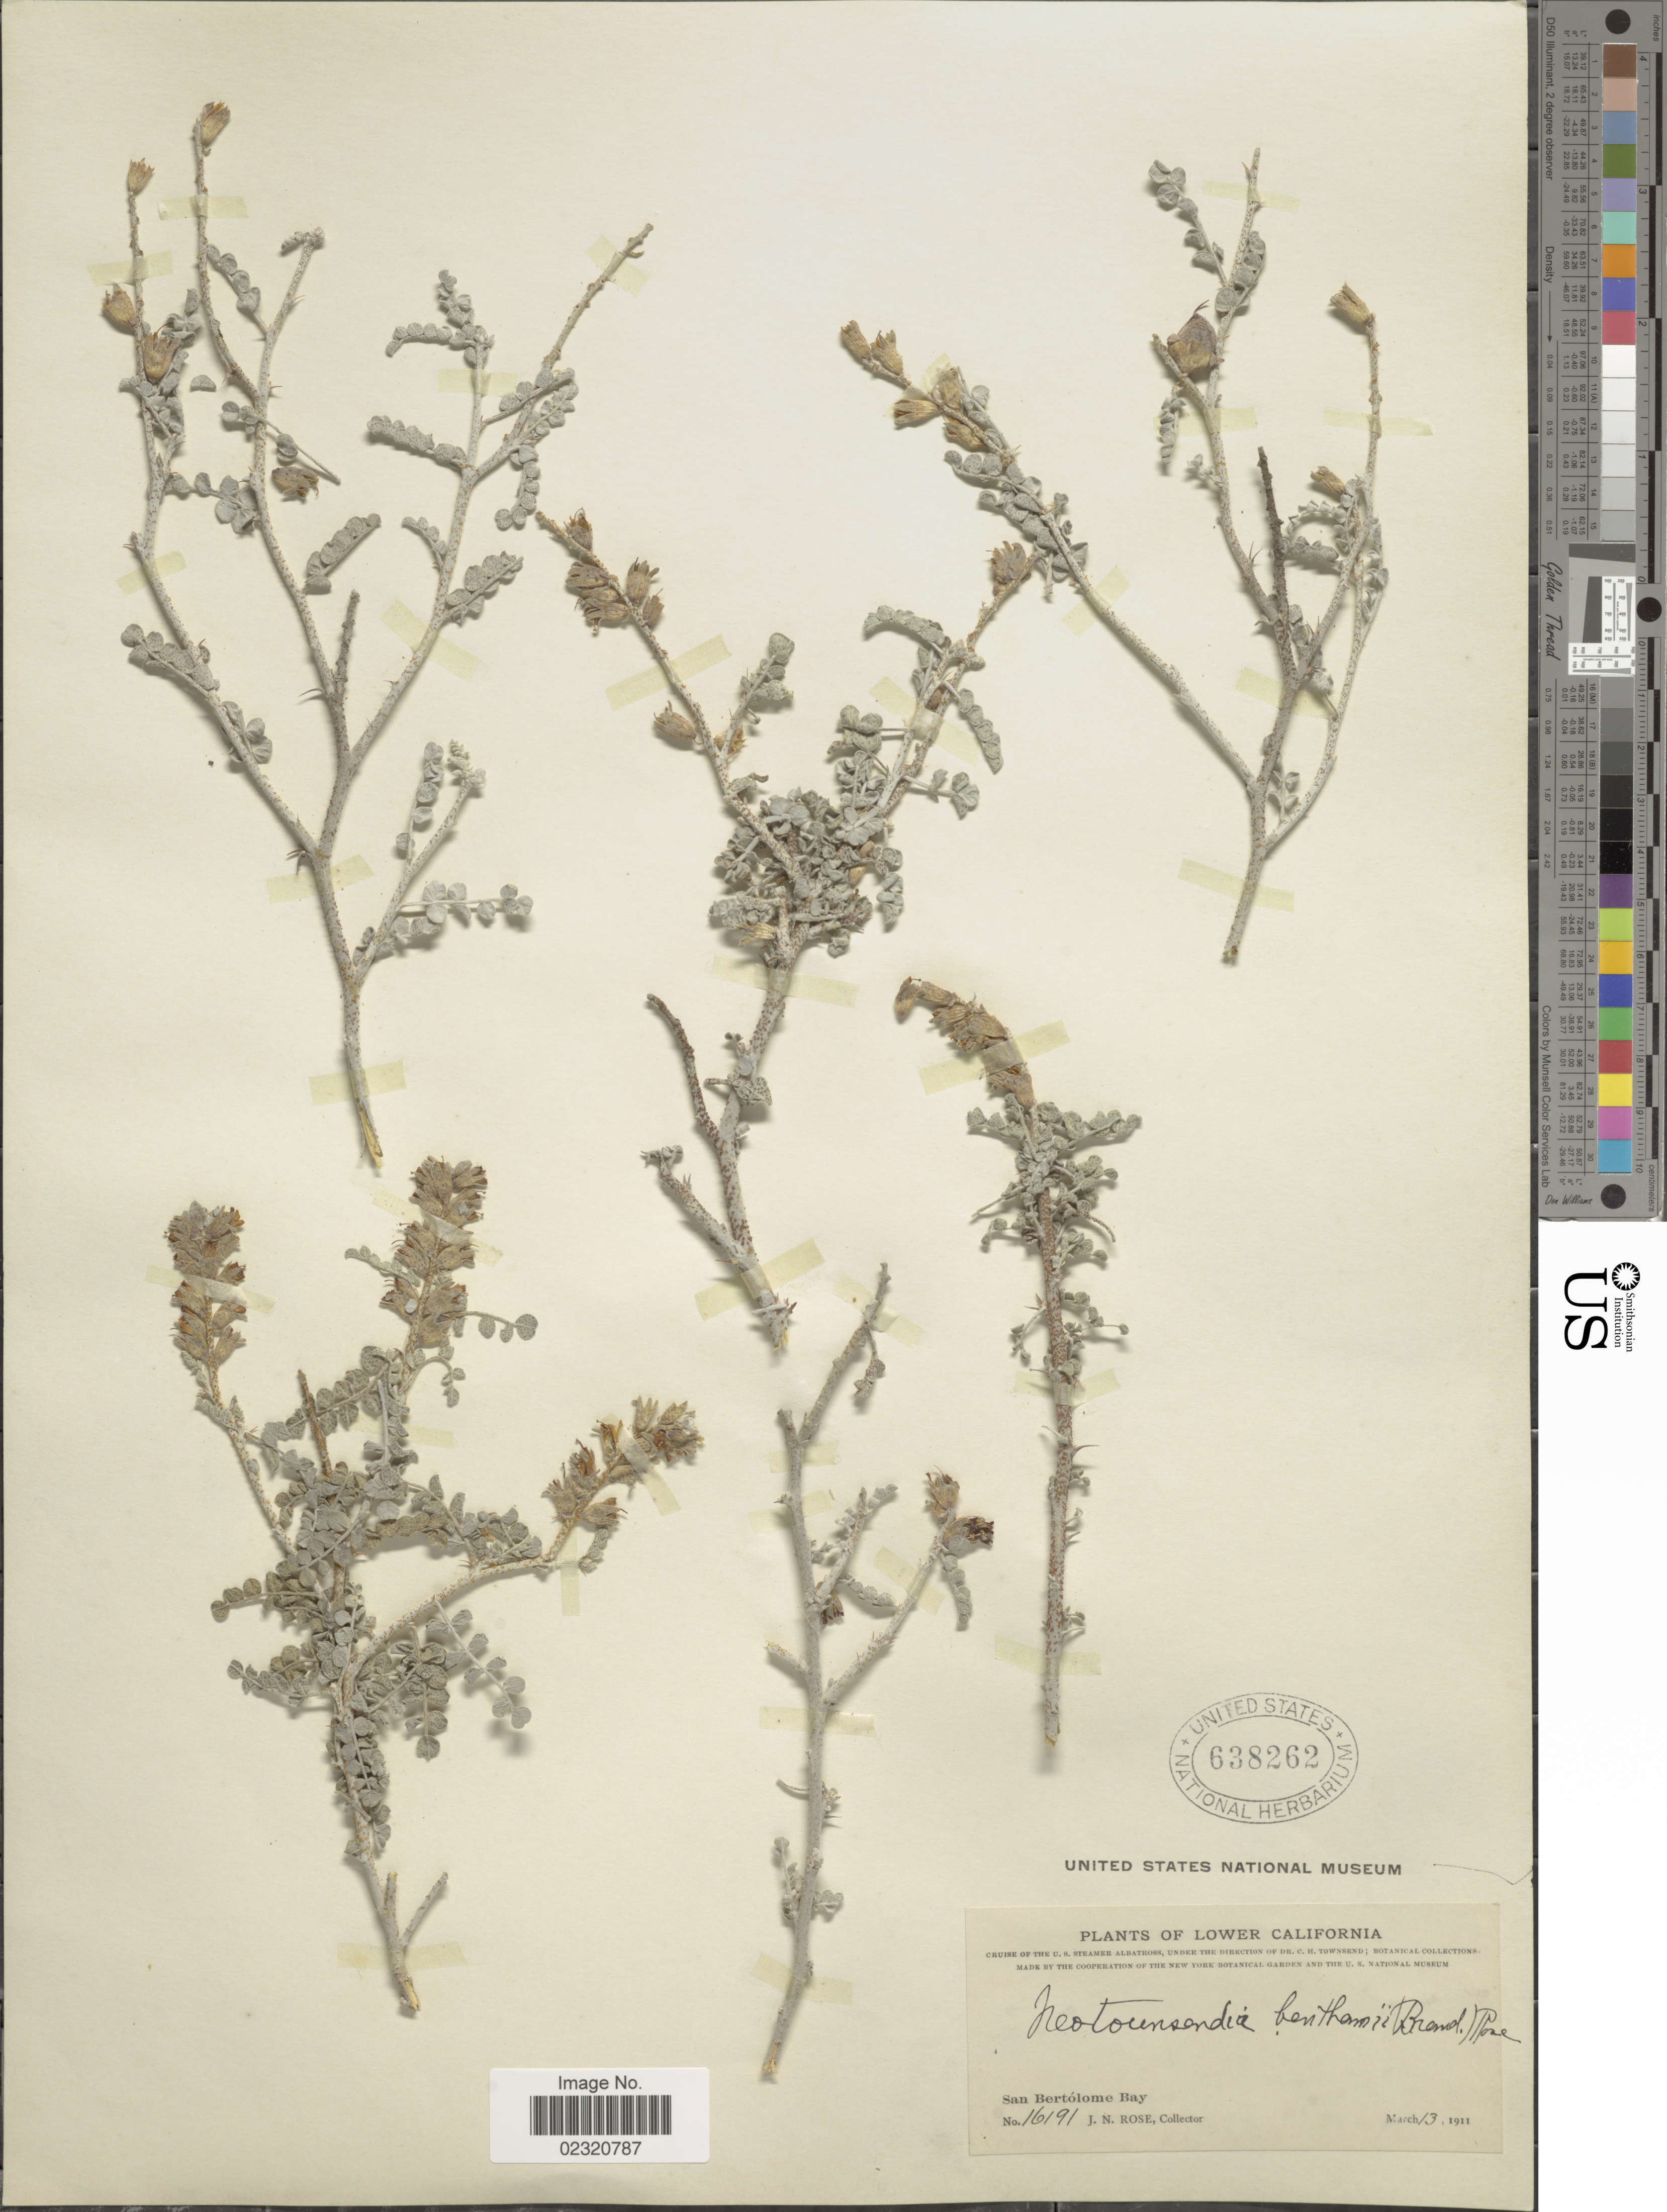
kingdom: Plantae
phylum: Tracheophyta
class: Magnoliopsida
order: Fabales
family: Fabaceae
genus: Errazurizia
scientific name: Errazurizia benthami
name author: I.M. Johnst.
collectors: J. N. Rose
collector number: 16191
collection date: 1911-03-13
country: Mexico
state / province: Baja California Sur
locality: San Bertolome Bay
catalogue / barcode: US 638262